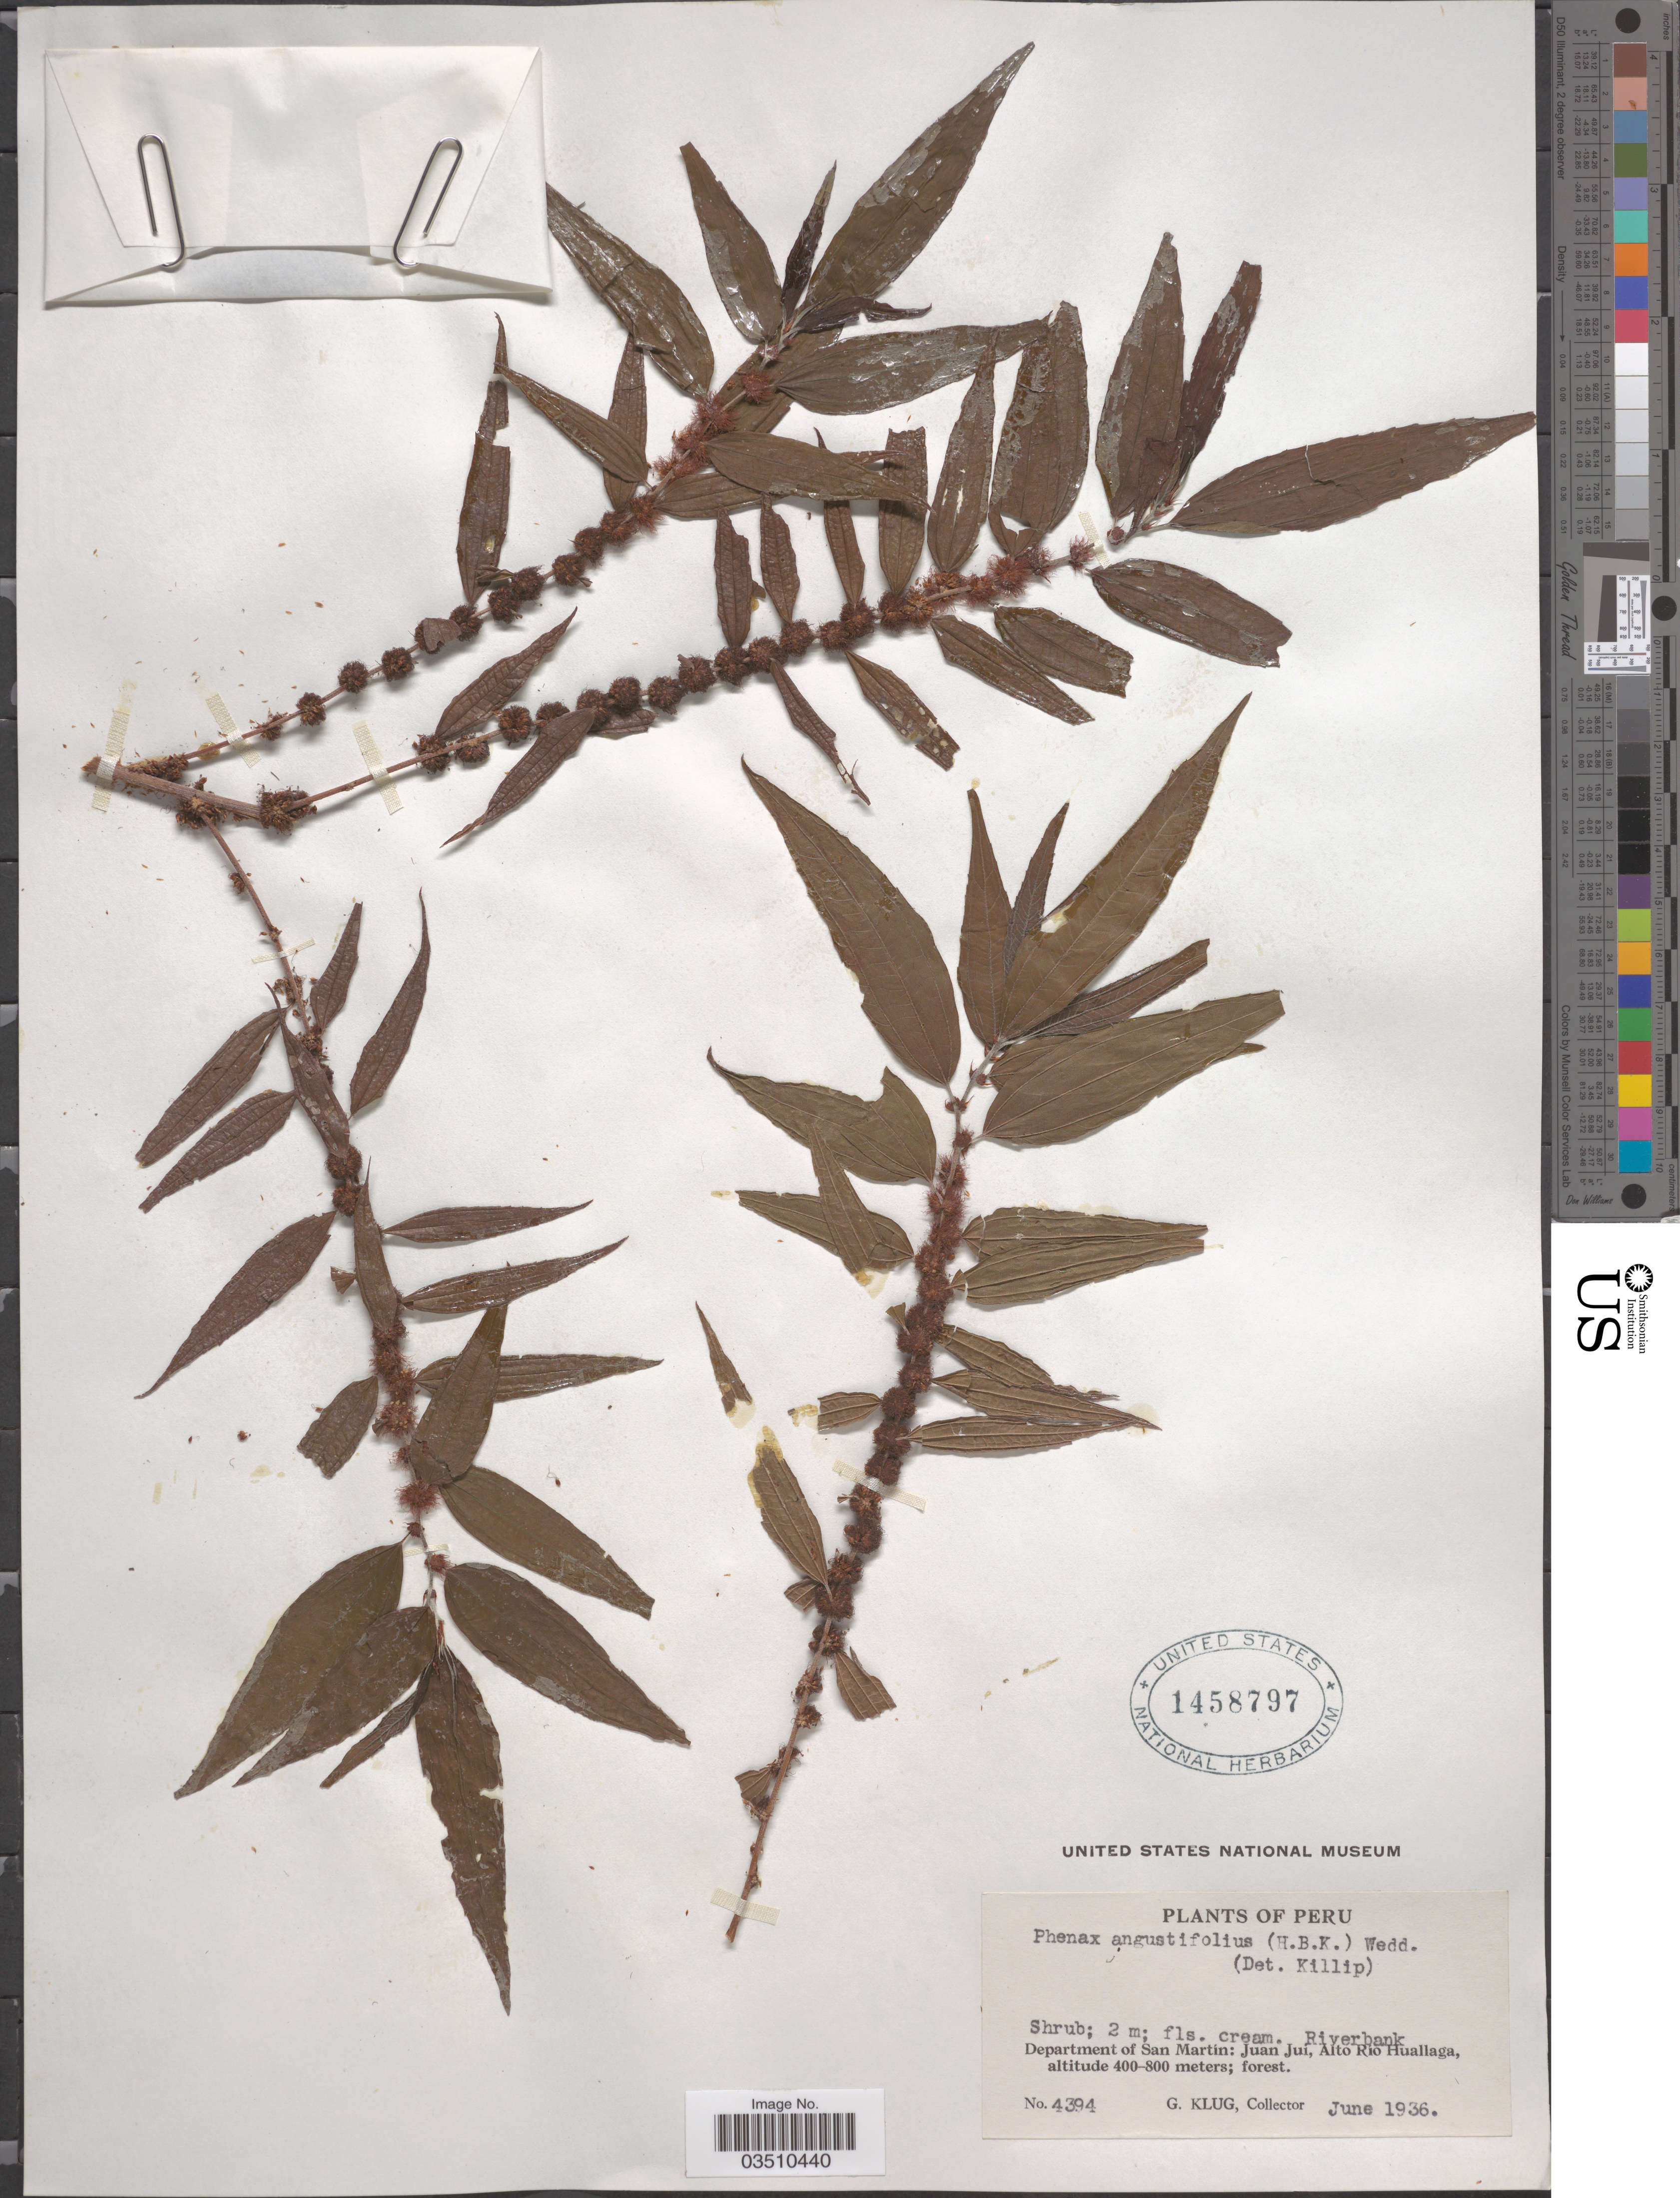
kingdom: Plantae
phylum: Tracheophyta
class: Magnoliopsida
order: Rosales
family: Urticaceae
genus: Phenax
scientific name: Phenax angustifolius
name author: (Kunth) Wedd.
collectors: G. Klug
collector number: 4394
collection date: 1936-06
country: Peru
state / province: San Martín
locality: Department of San Martín: Juan Jui, Alto Río Huallaga.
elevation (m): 400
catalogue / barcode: US 1458797